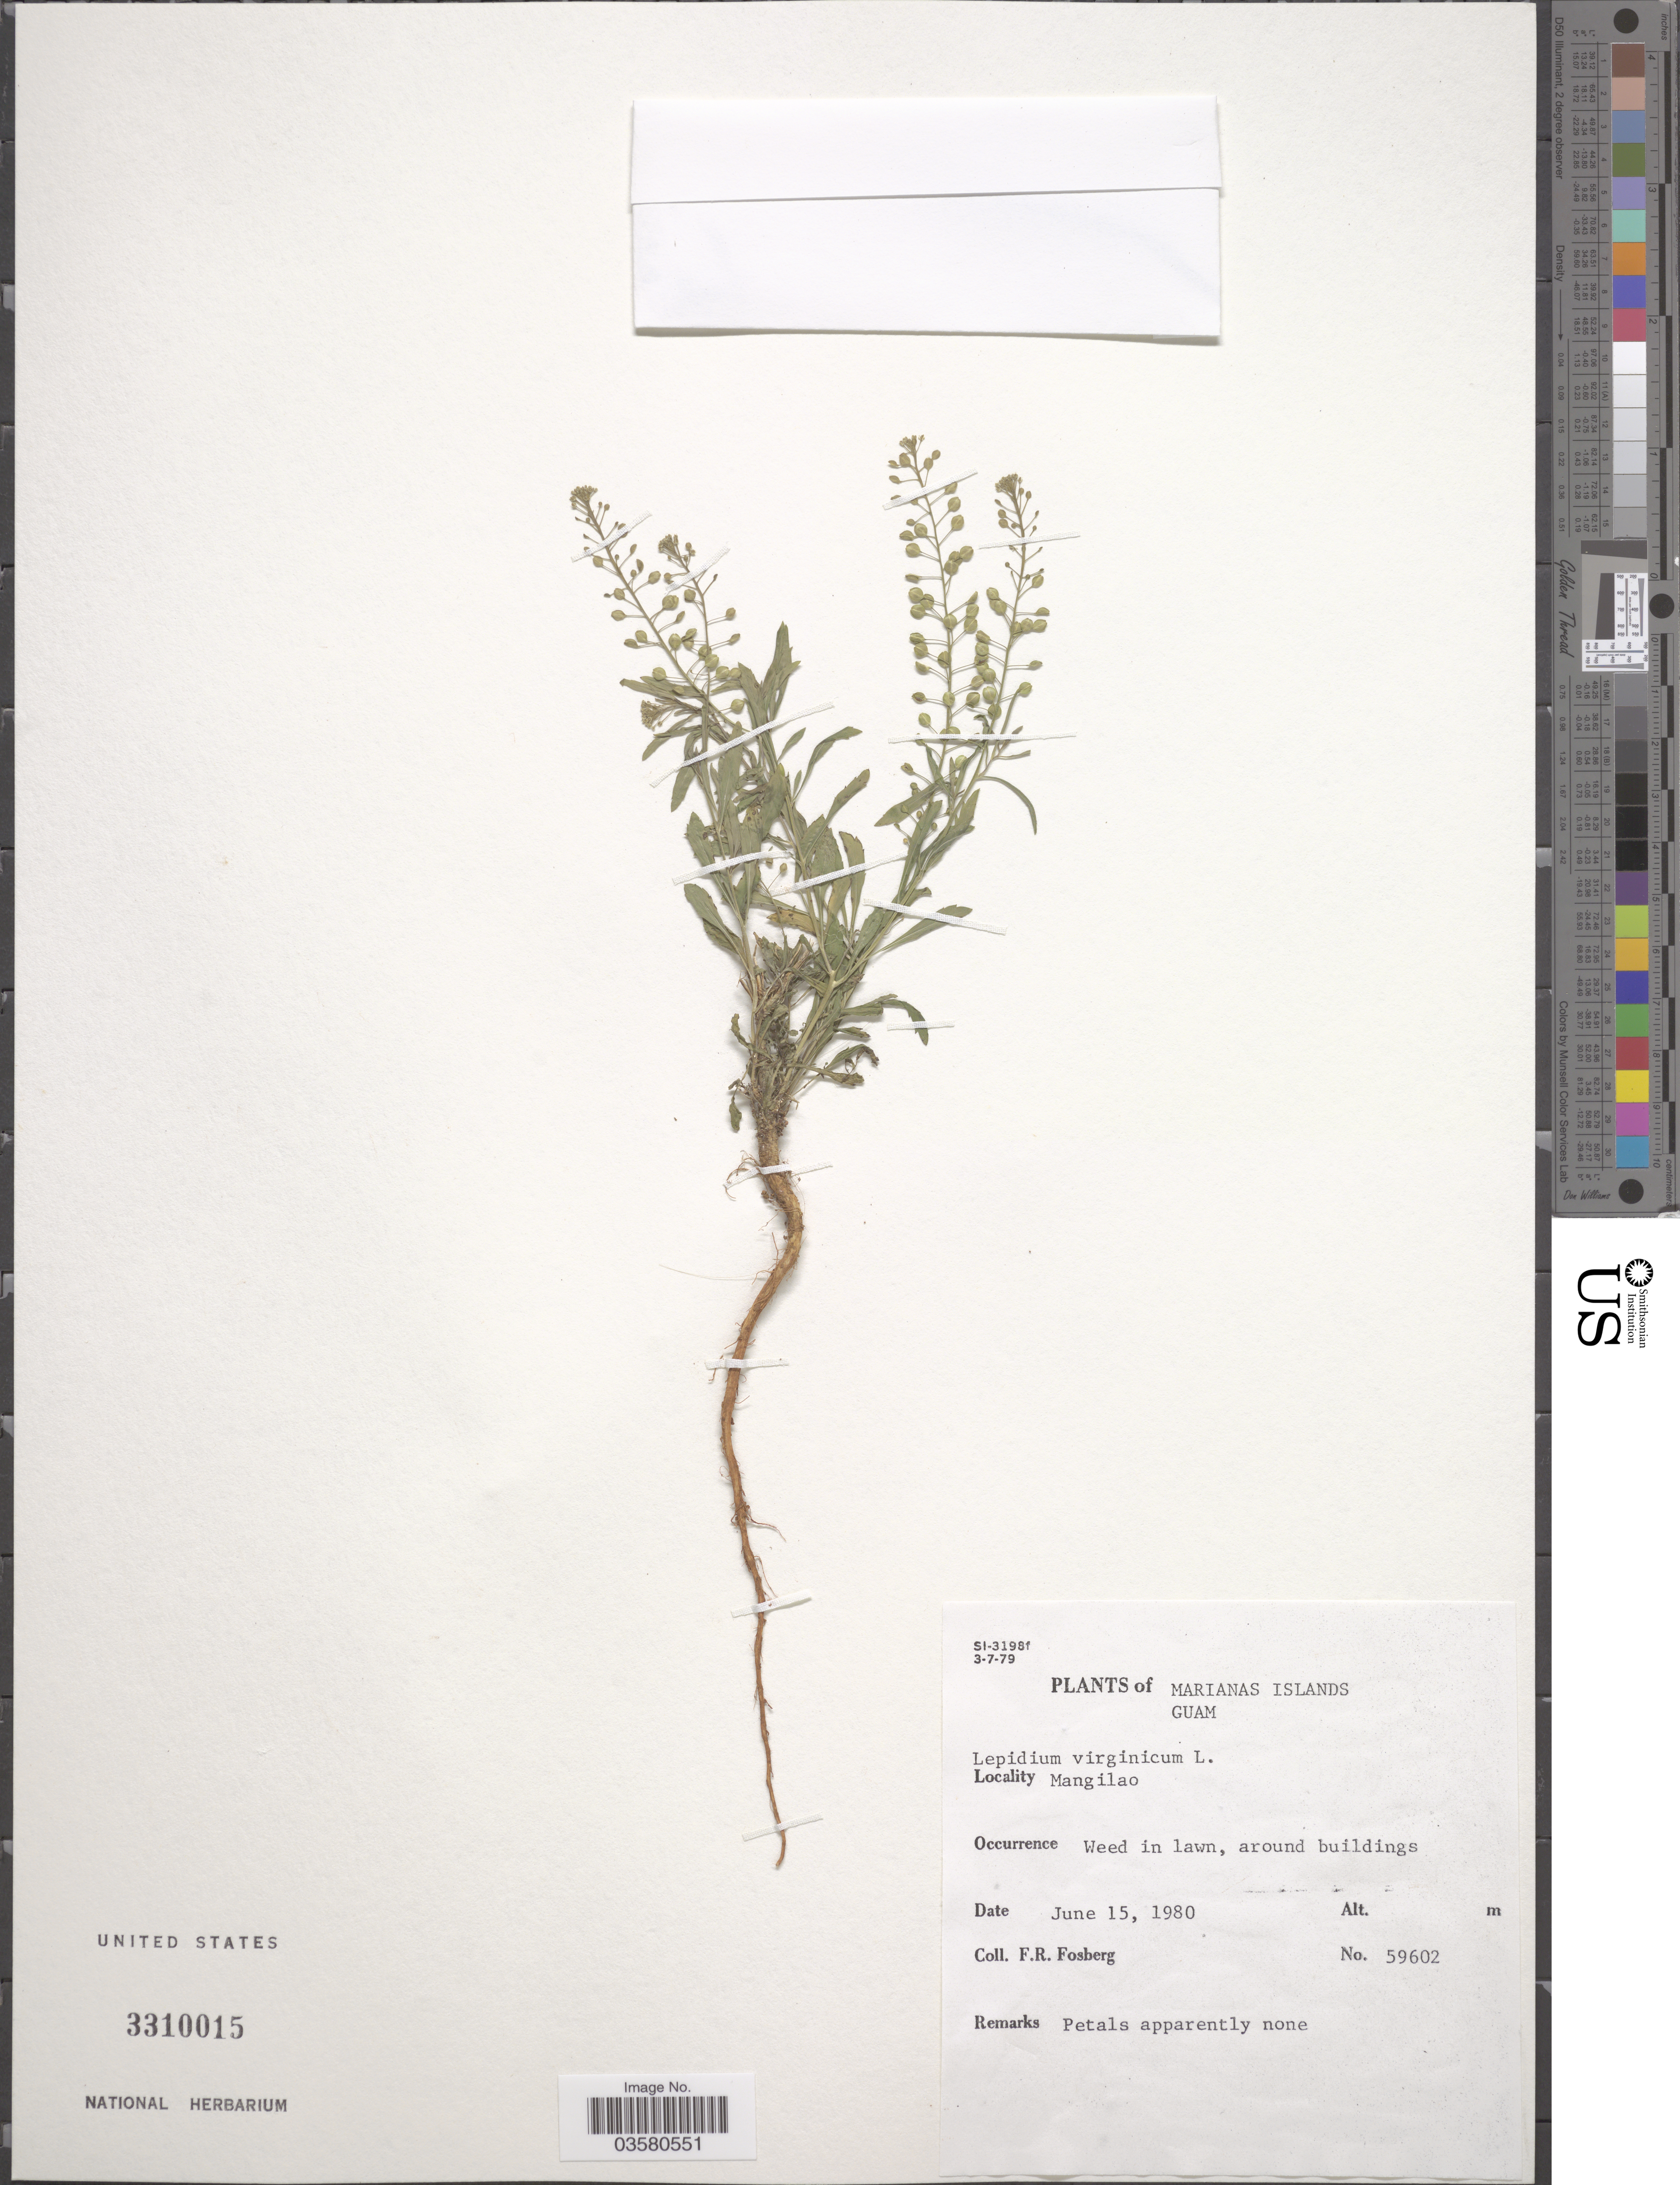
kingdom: Plantae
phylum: Tracheophyta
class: Magnoliopsida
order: Brassicales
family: Brassicaceae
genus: Lepidium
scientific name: Lepidium virginicum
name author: L.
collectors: F. R. Fosberg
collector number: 59602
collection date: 1980-06-15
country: Guam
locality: Marianas Islands, Guam. Mangilao.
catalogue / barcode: US 3310015